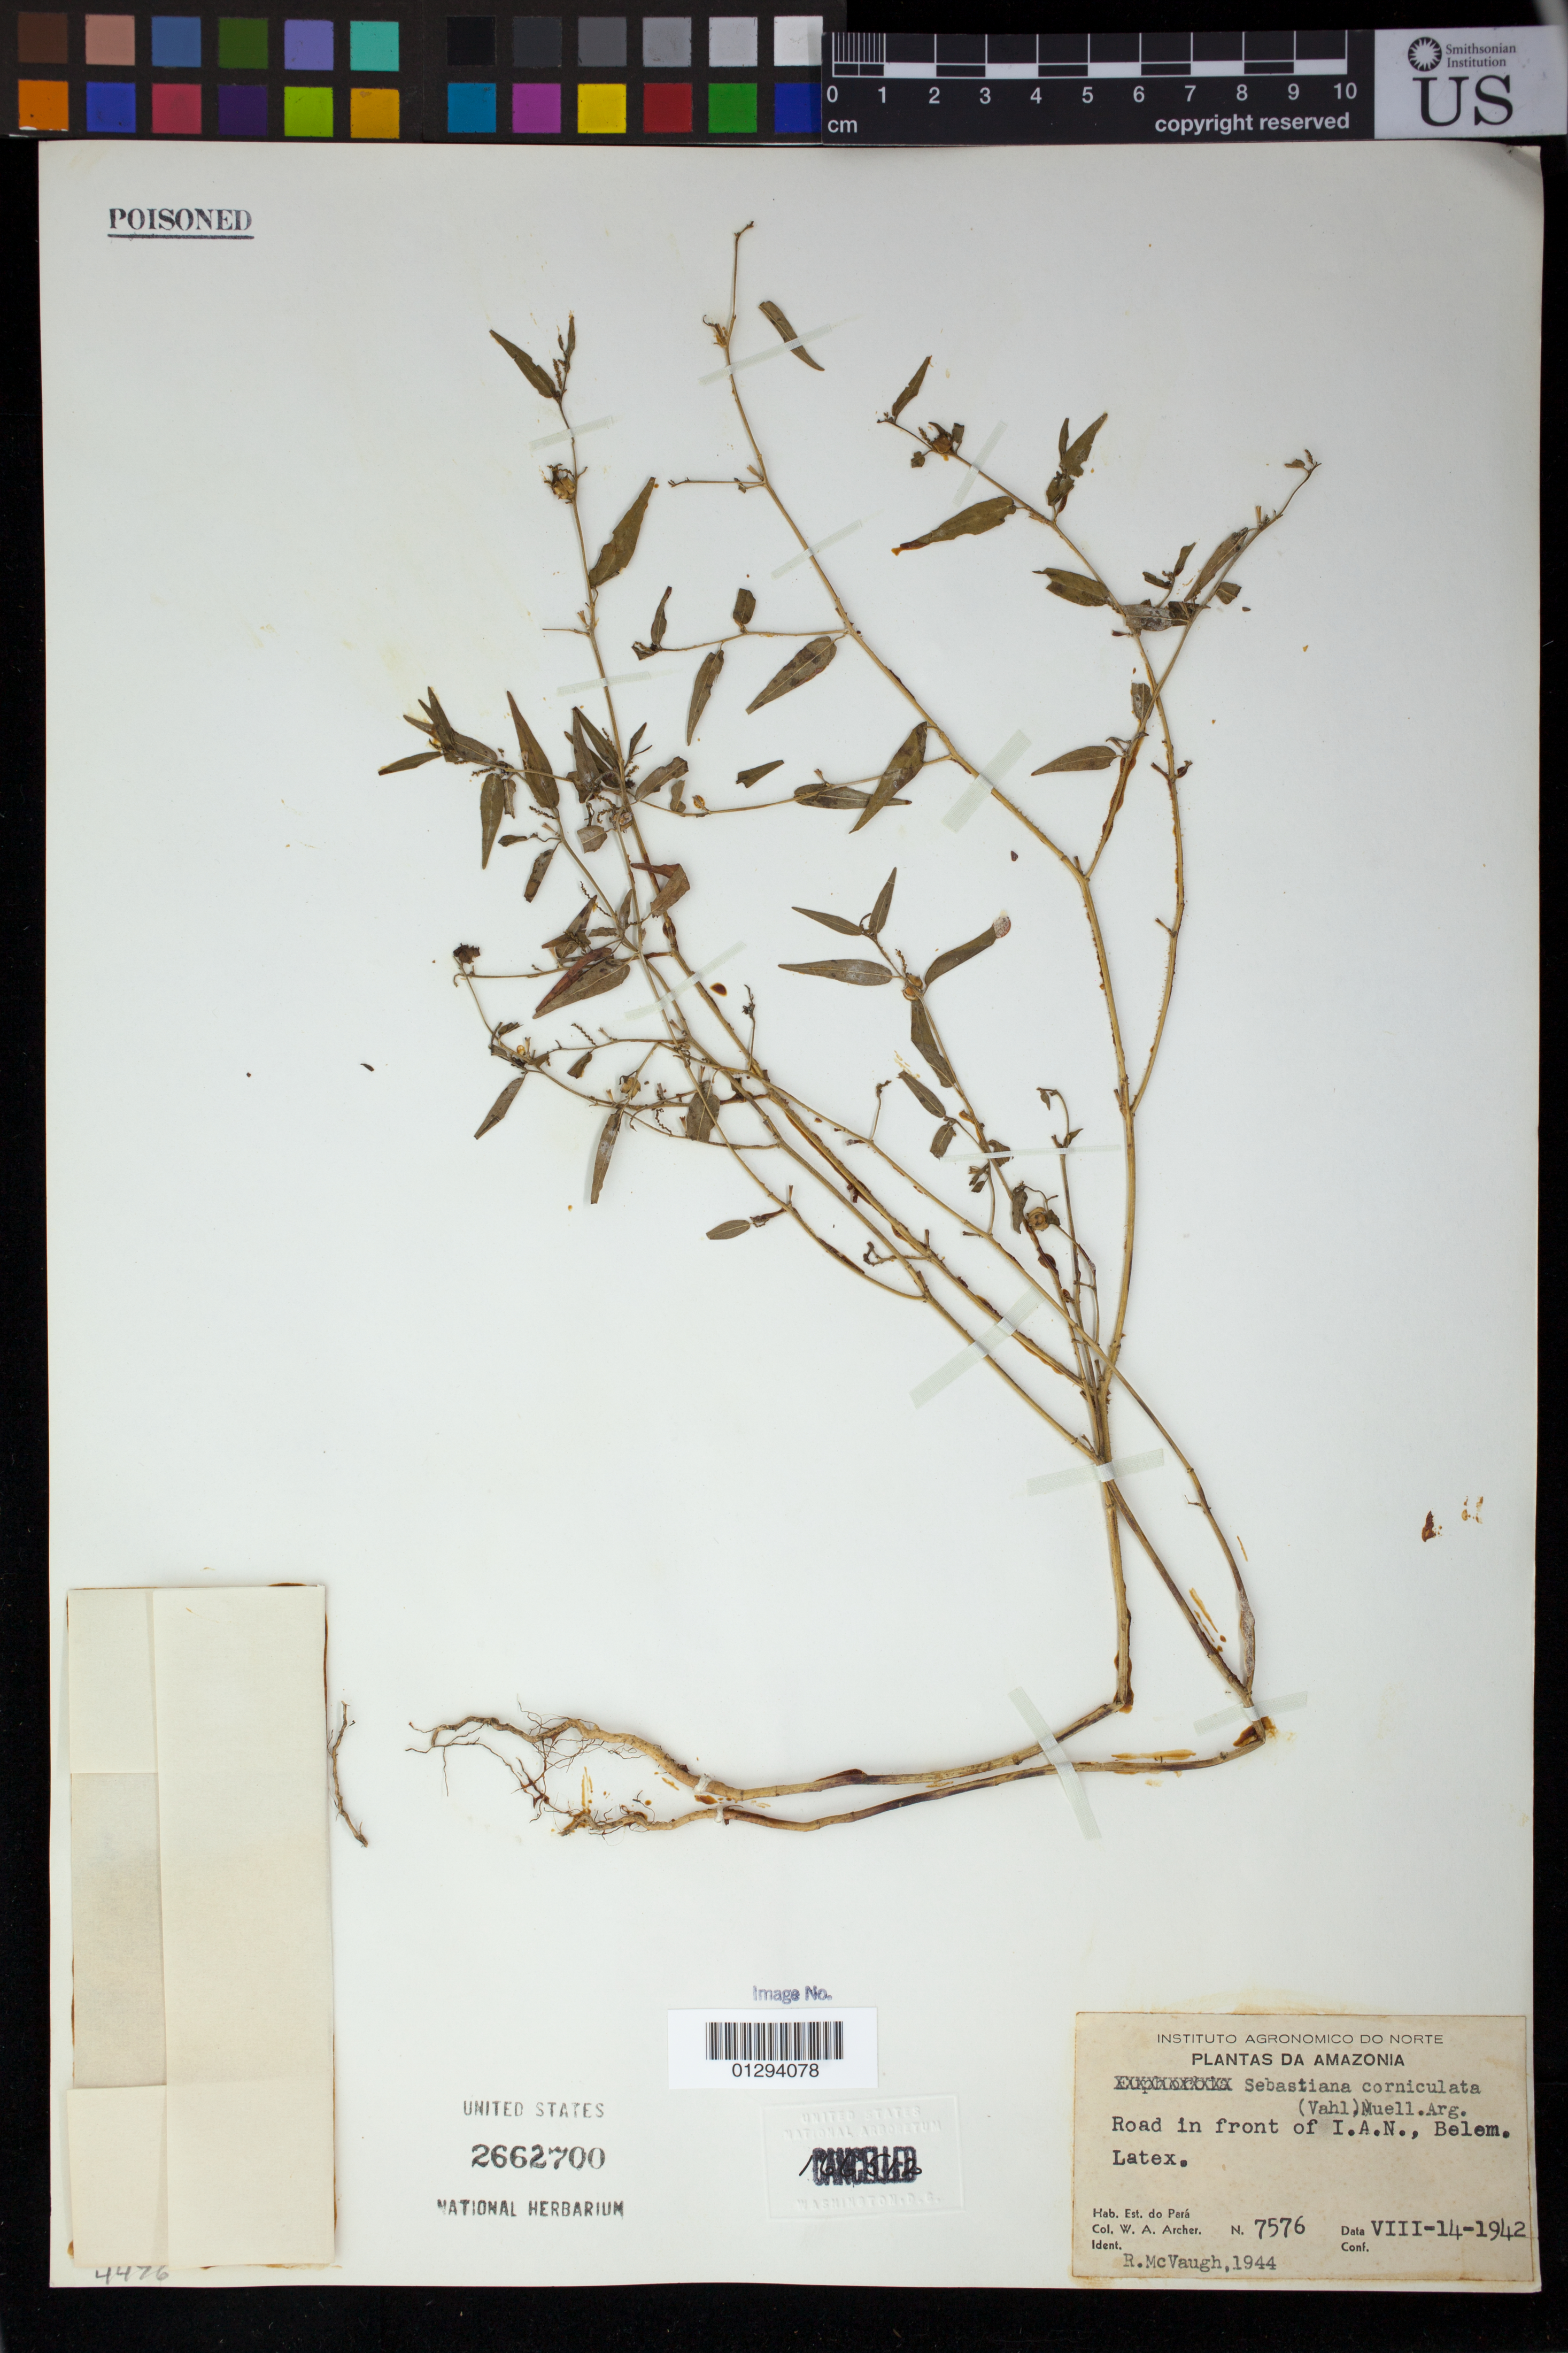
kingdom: Plantae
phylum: Tracheophyta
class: Magnoliopsida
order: Malpighiales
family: Euphorbiaceae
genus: Sebastiania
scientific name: Sebastiania corniculata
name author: (Vahl) Müll. Arg.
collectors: W. A. Archer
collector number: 7576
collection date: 1942-08-14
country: Brazil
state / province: Para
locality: Road in front of I.A.N., Belem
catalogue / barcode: US 2662700